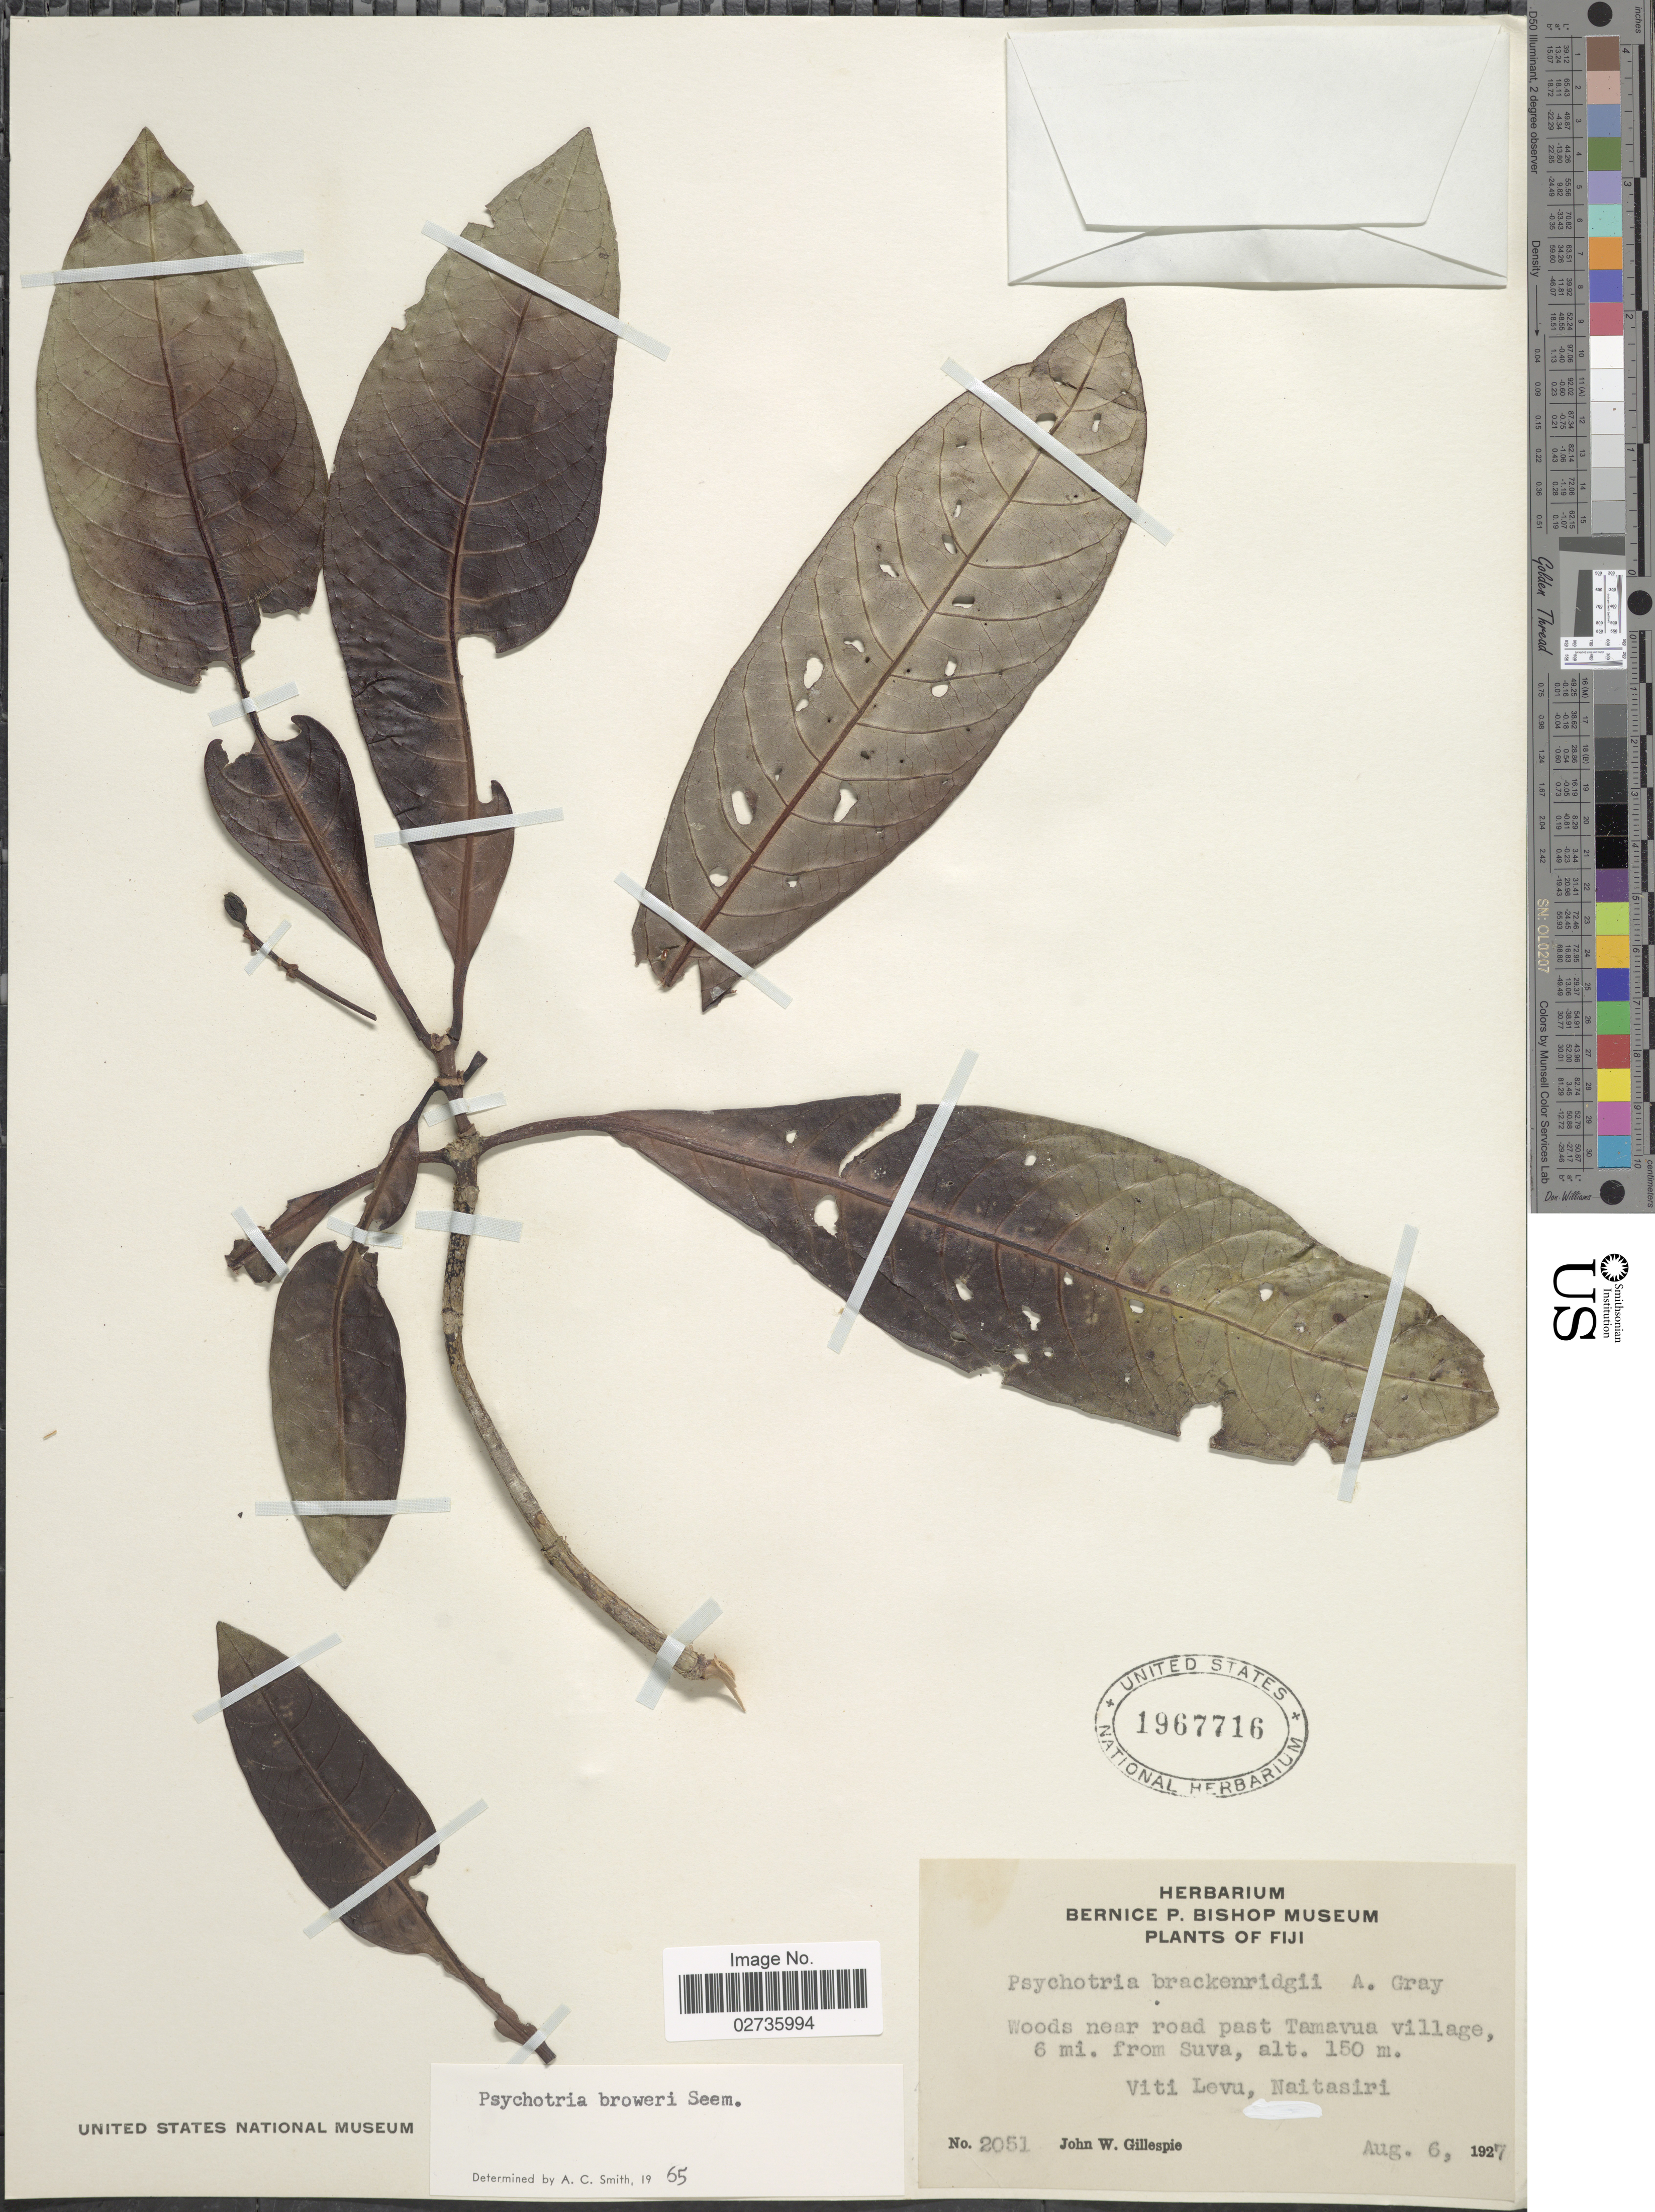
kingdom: Plantae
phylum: Tracheophyta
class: Magnoliopsida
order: Gentianales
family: Rubiaceae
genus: Psychotria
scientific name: Psychotria broweri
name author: Seem.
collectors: J. W. Gillespie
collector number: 2051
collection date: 1927-08-06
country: Fiji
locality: Woods near road past Tamavua village, 6 mi. from Suva. Viti Levu, Naitasiri.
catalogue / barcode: US 1967716